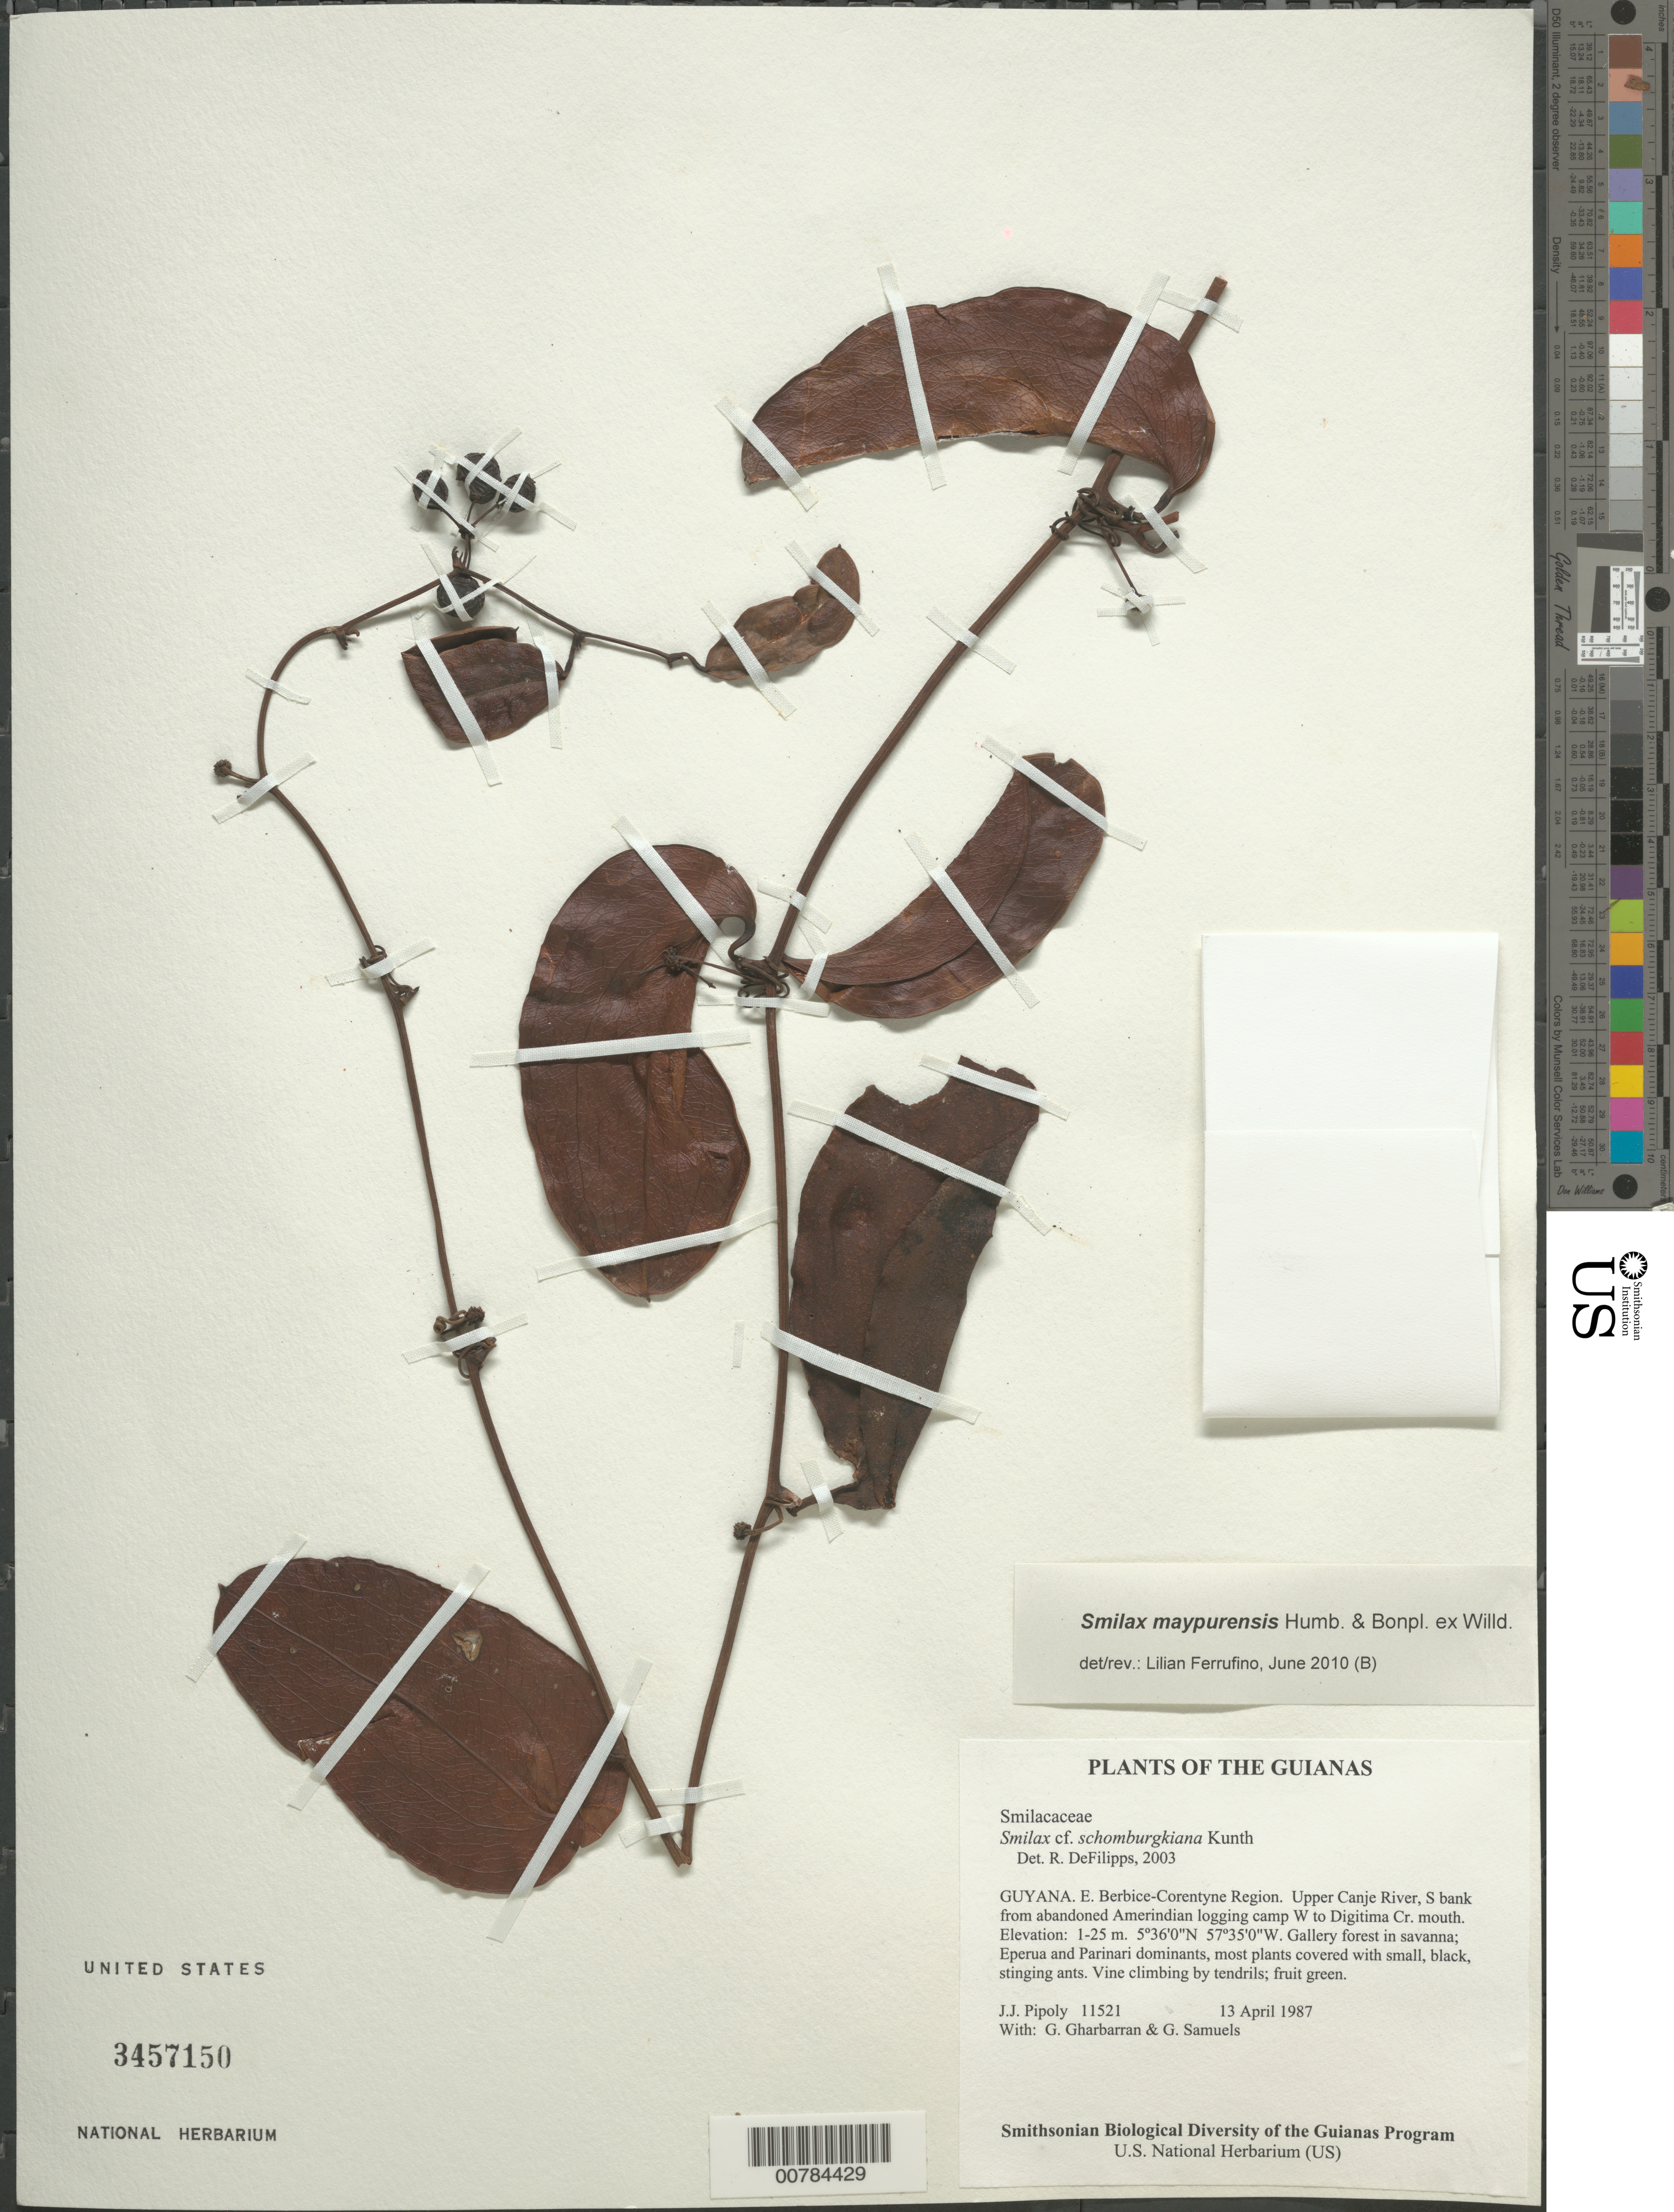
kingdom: Plantae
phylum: Tracheophyta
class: Liliopsida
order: Liliales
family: Smilacaceae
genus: Smilax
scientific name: Smilax maypurensis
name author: Humb. & Bonpl. ex Willd.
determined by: Ferrufino, L., (USJ), Herbario Universidad de Costa Rica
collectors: J. J. Pipoly, G. Gharbarran & G. Samuels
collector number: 11521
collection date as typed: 13 April 1987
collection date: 1987-04-13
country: Guyana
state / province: E. Berbice-Corentyne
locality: Upper Canje River, S bank from abandoned Amerindian logging camp W to Digitima Cr. mouth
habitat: Gallery forest in savanna; Eperua and Parinari dominants, most plants covered with small, black, stinging ants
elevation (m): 1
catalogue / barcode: US 3457150